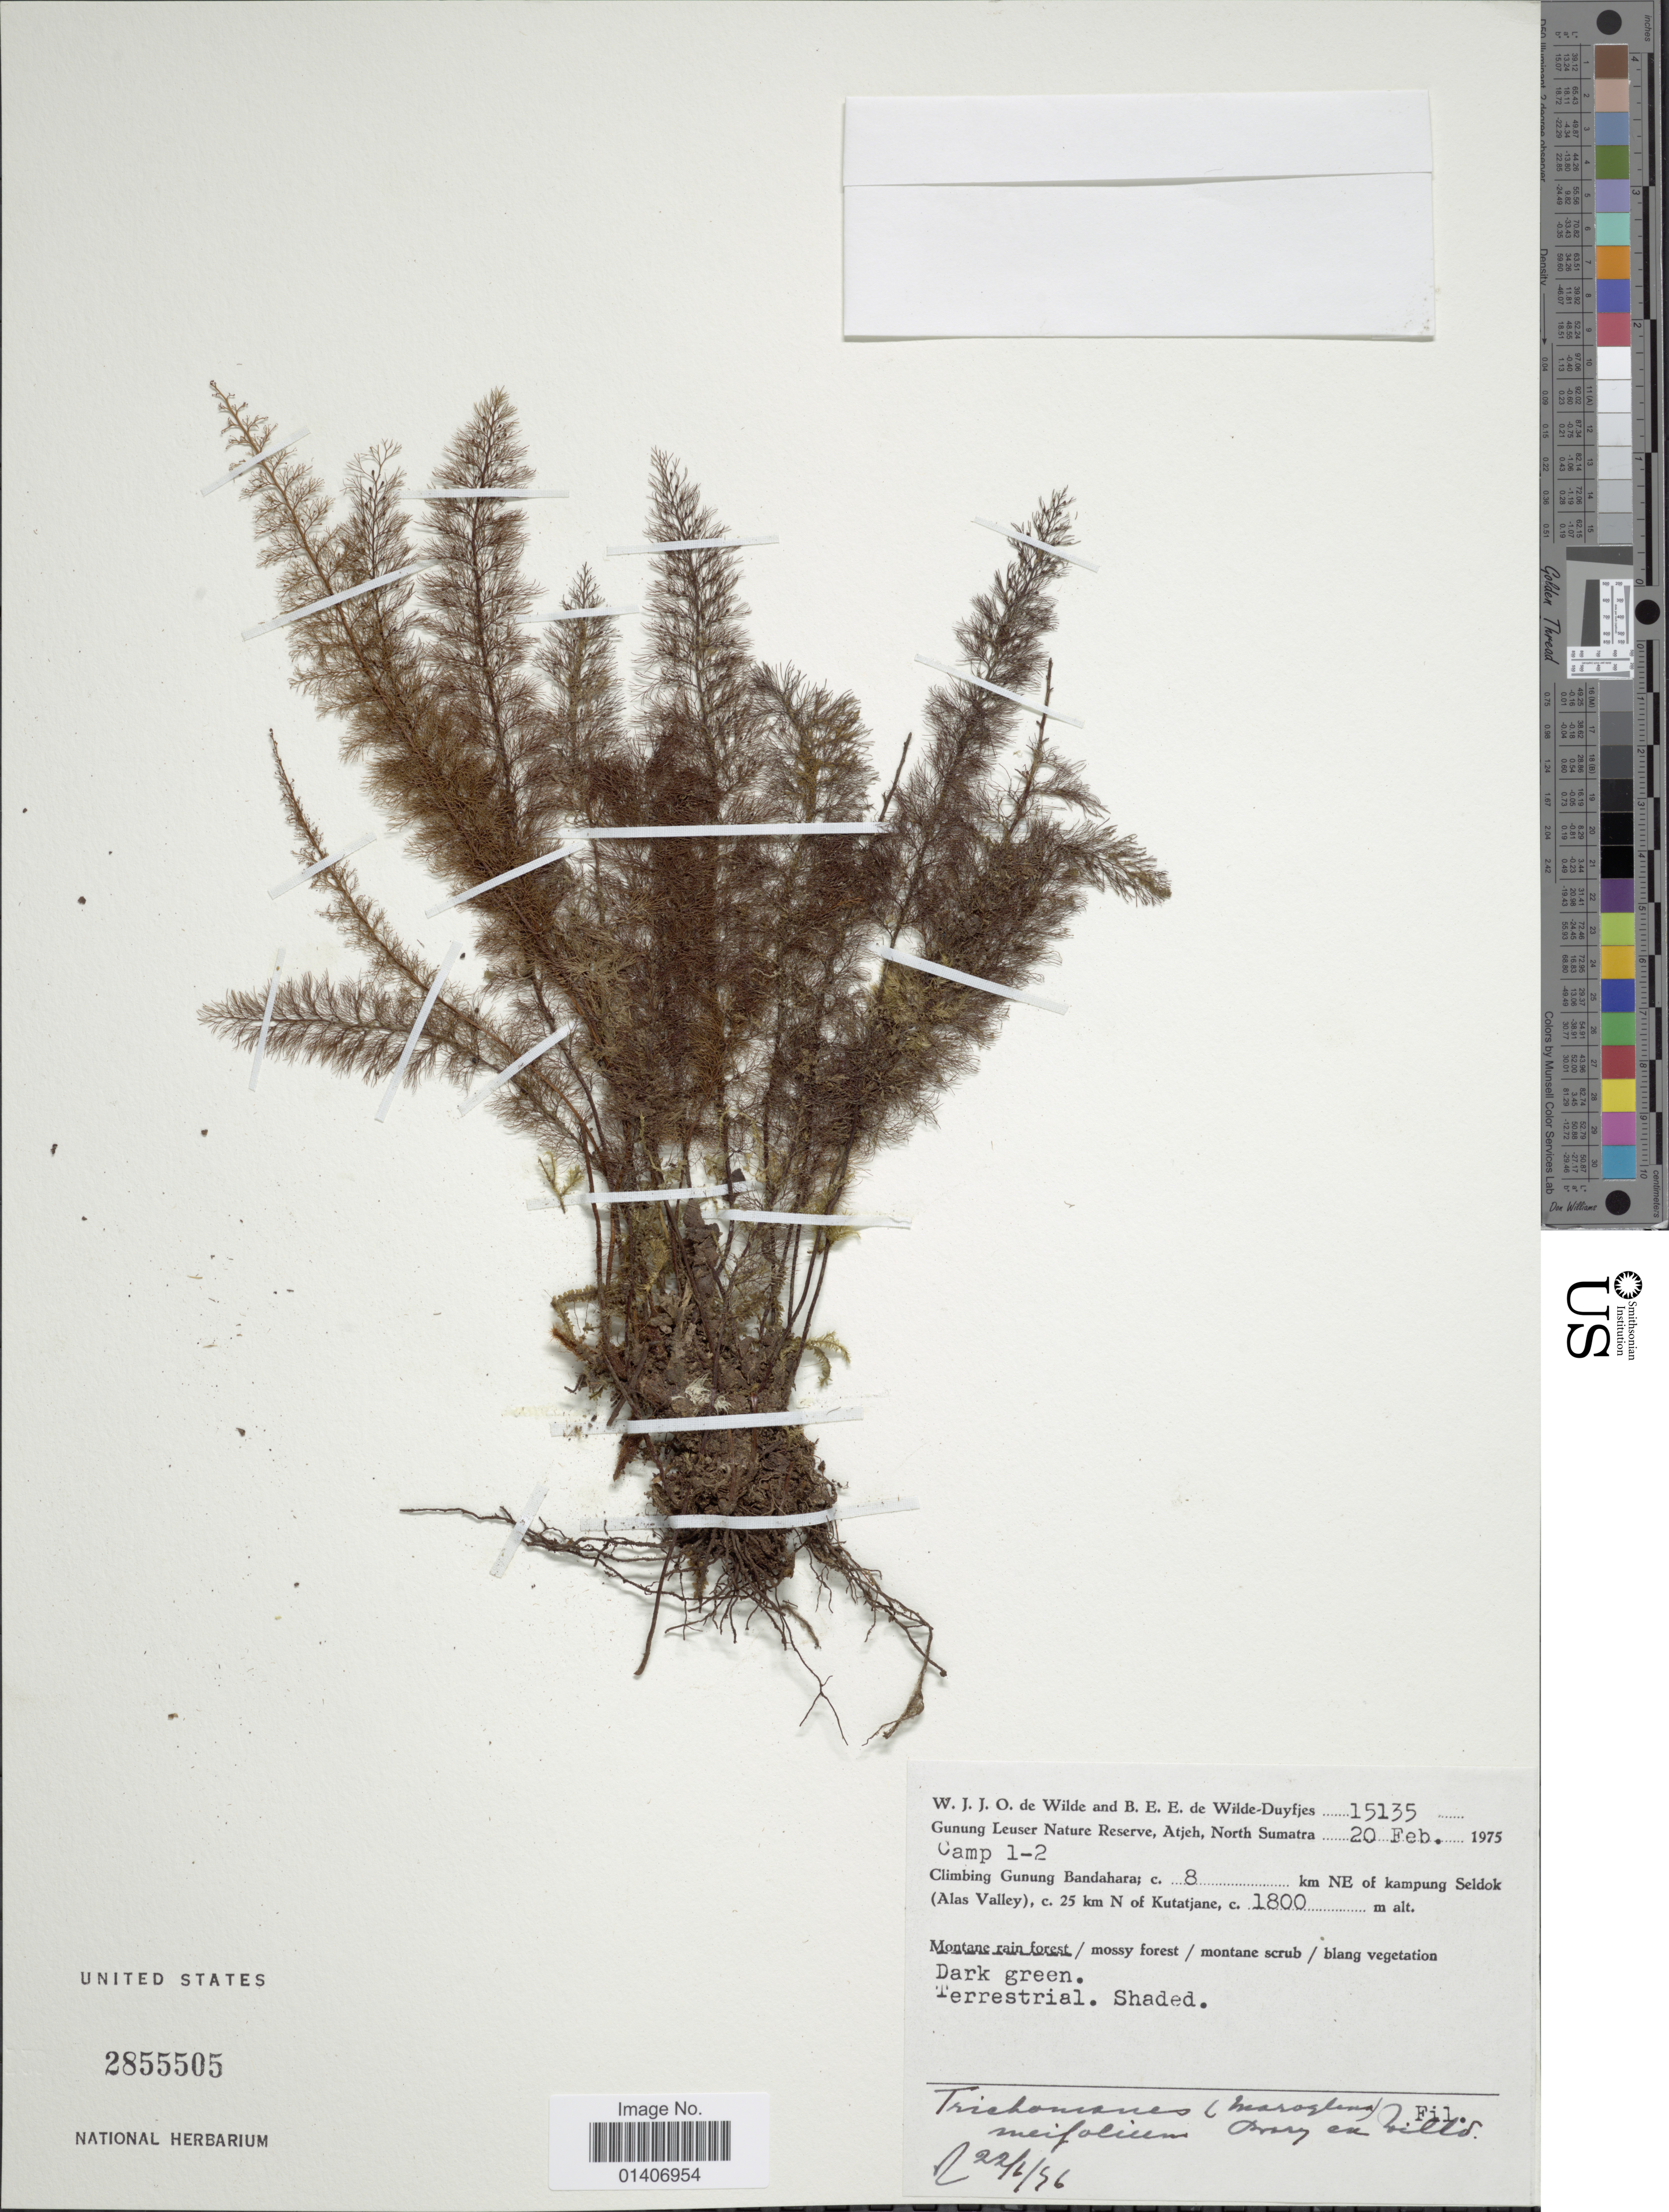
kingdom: Plantae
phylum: Tracheophyta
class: Polypodiopsida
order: Hymenophyllales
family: Hymenophyllaceae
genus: Abrodictyum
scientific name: Abrodictyum meifolium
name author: (Bory) Ebihara & K. Iwats.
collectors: W. J. de Wilde & B. E. de Wilde-Duyfjes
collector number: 15135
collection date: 1975-02-20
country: Indonesia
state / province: Sumatra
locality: Gunung Leuser Nature Reserve, Atjeh, Camp 1-2, Climbing Gunung Bandahara, c. 8km NE of Kampung Seldok (Alas Valley) c. 25km N of Kutatjane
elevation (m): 1800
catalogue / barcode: US 2855505